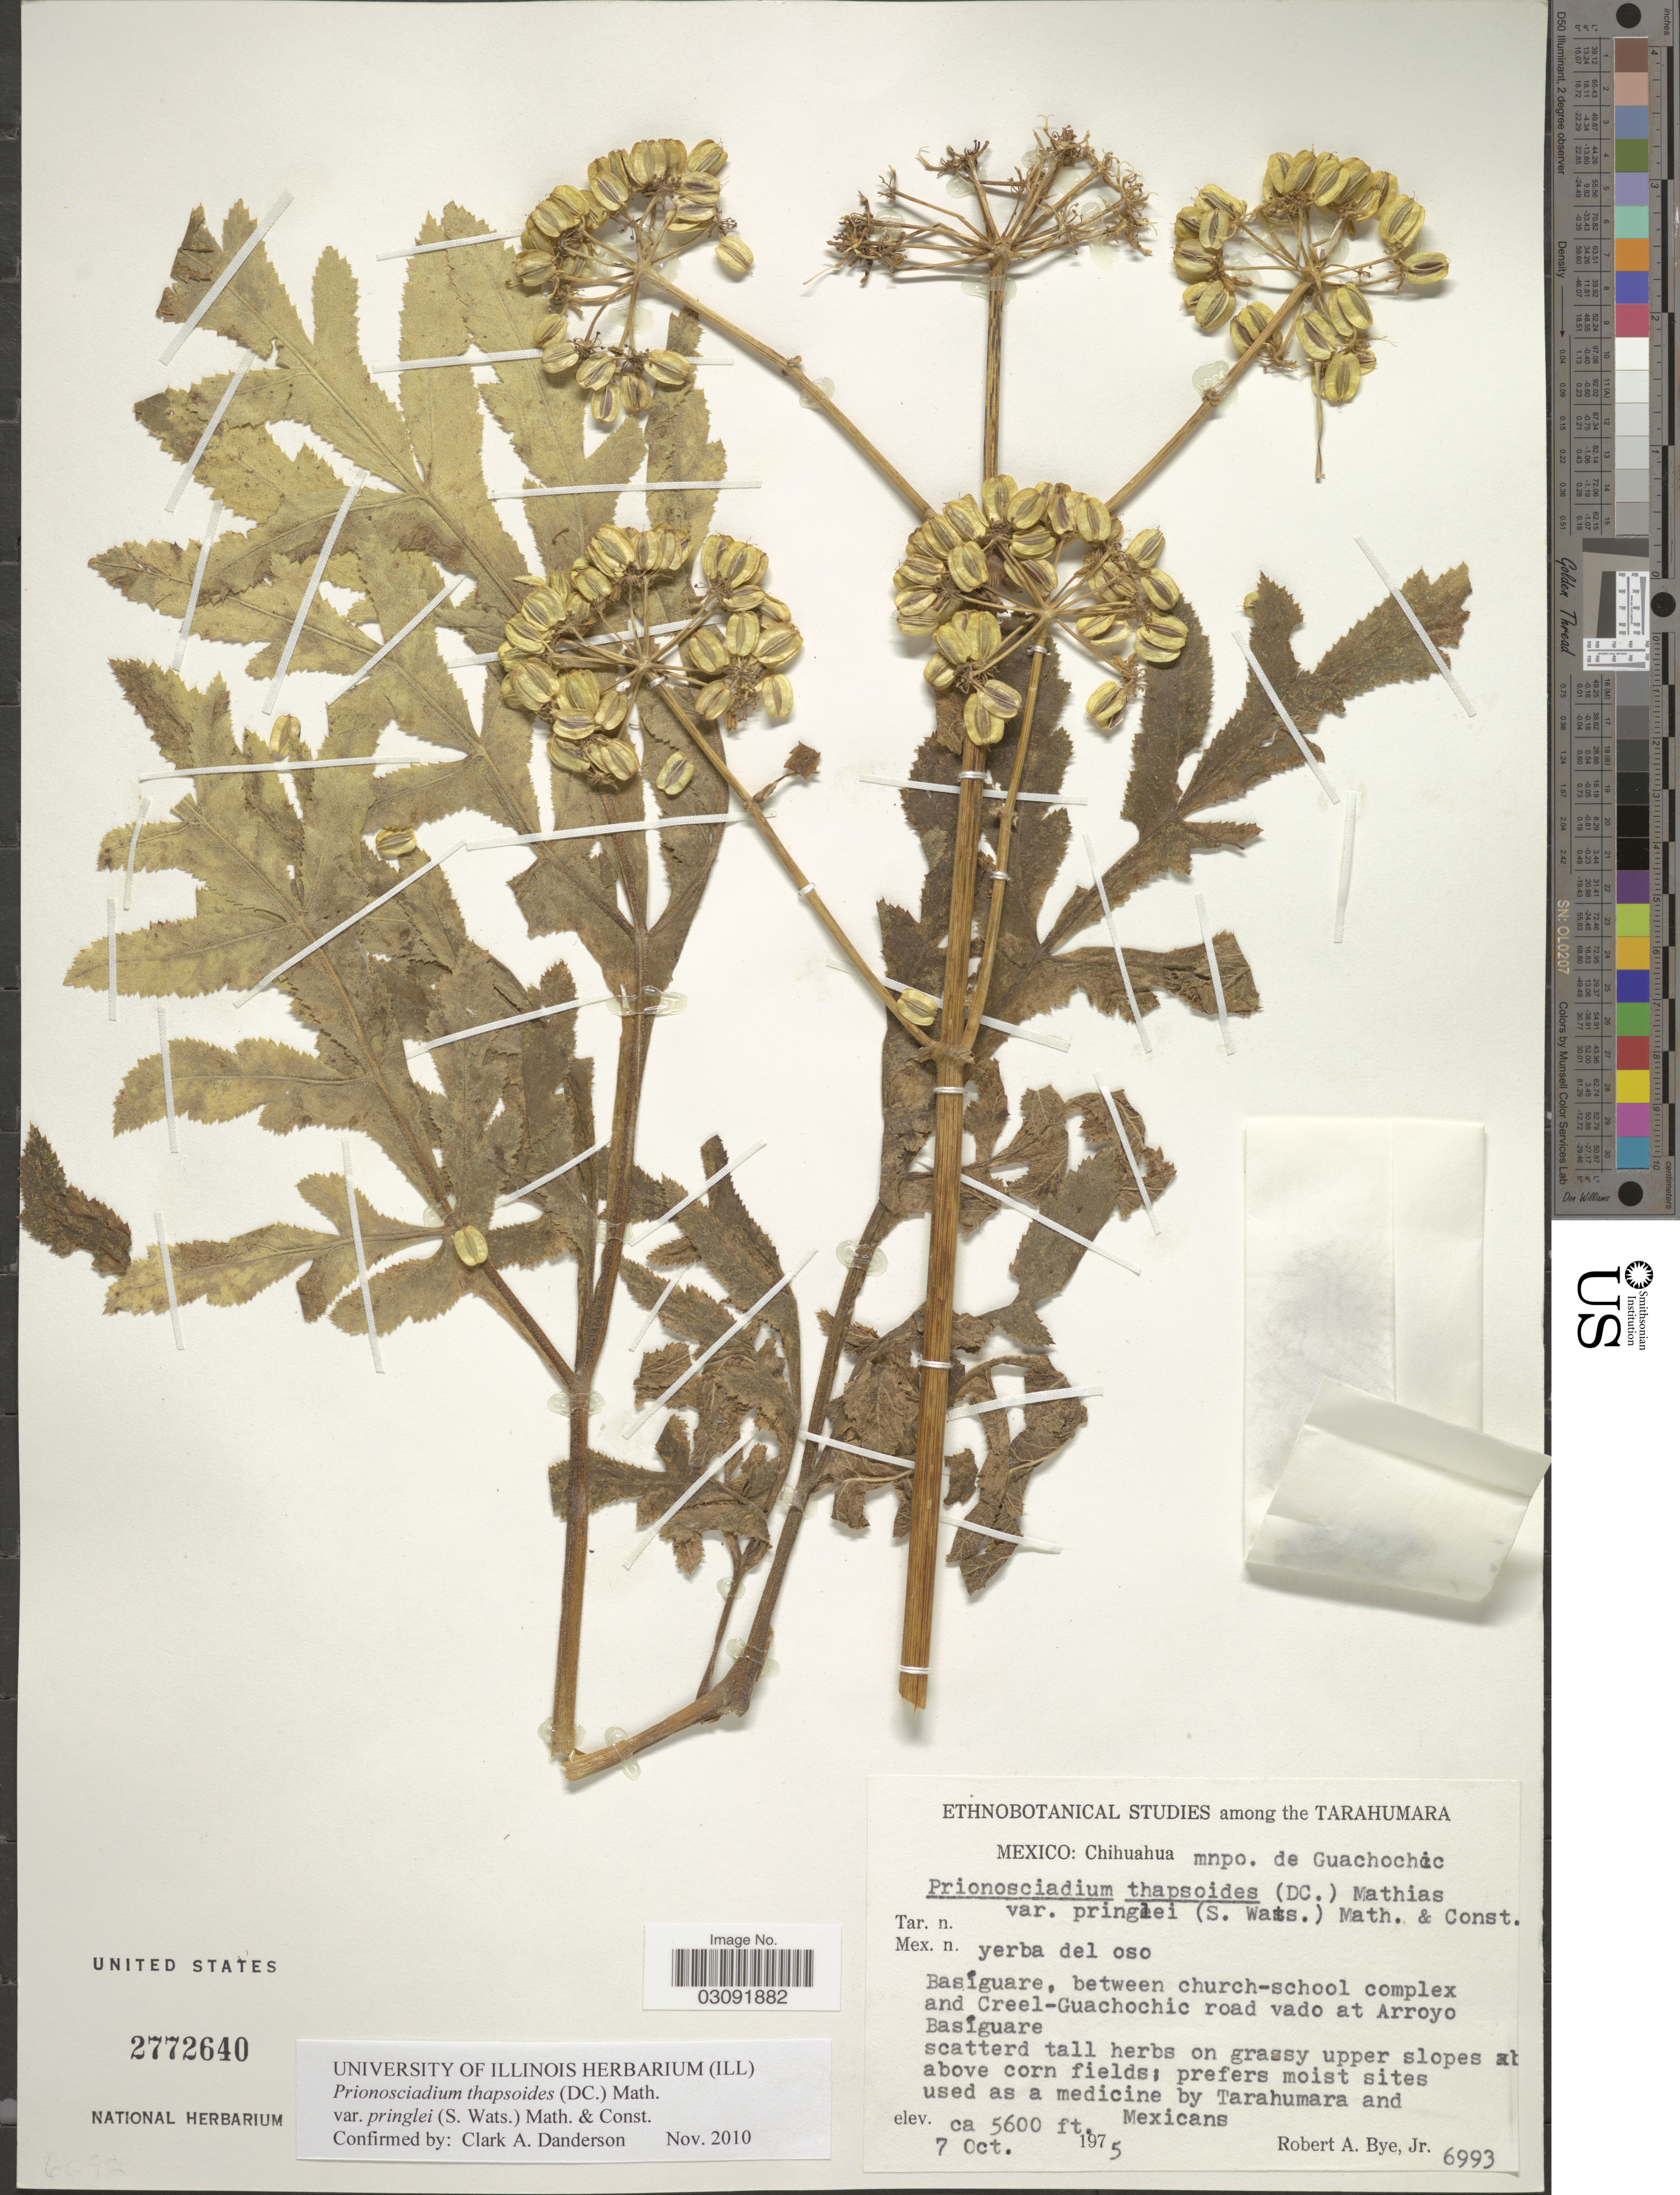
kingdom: Plantae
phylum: Tracheophyta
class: Magnoliopsida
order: Apiales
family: Apiaceae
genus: Prionosciadium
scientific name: Prionosciadium thapsoides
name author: (DC.)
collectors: R. A. Bye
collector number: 6993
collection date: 1975-10-07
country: Mexico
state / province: Chihuahua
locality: Mnpo. de Guachochic. Basíguare, between church-school complex and Creel-Guachochic road vado at Arroyo Basíguare.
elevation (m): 1707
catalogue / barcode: US 2772640